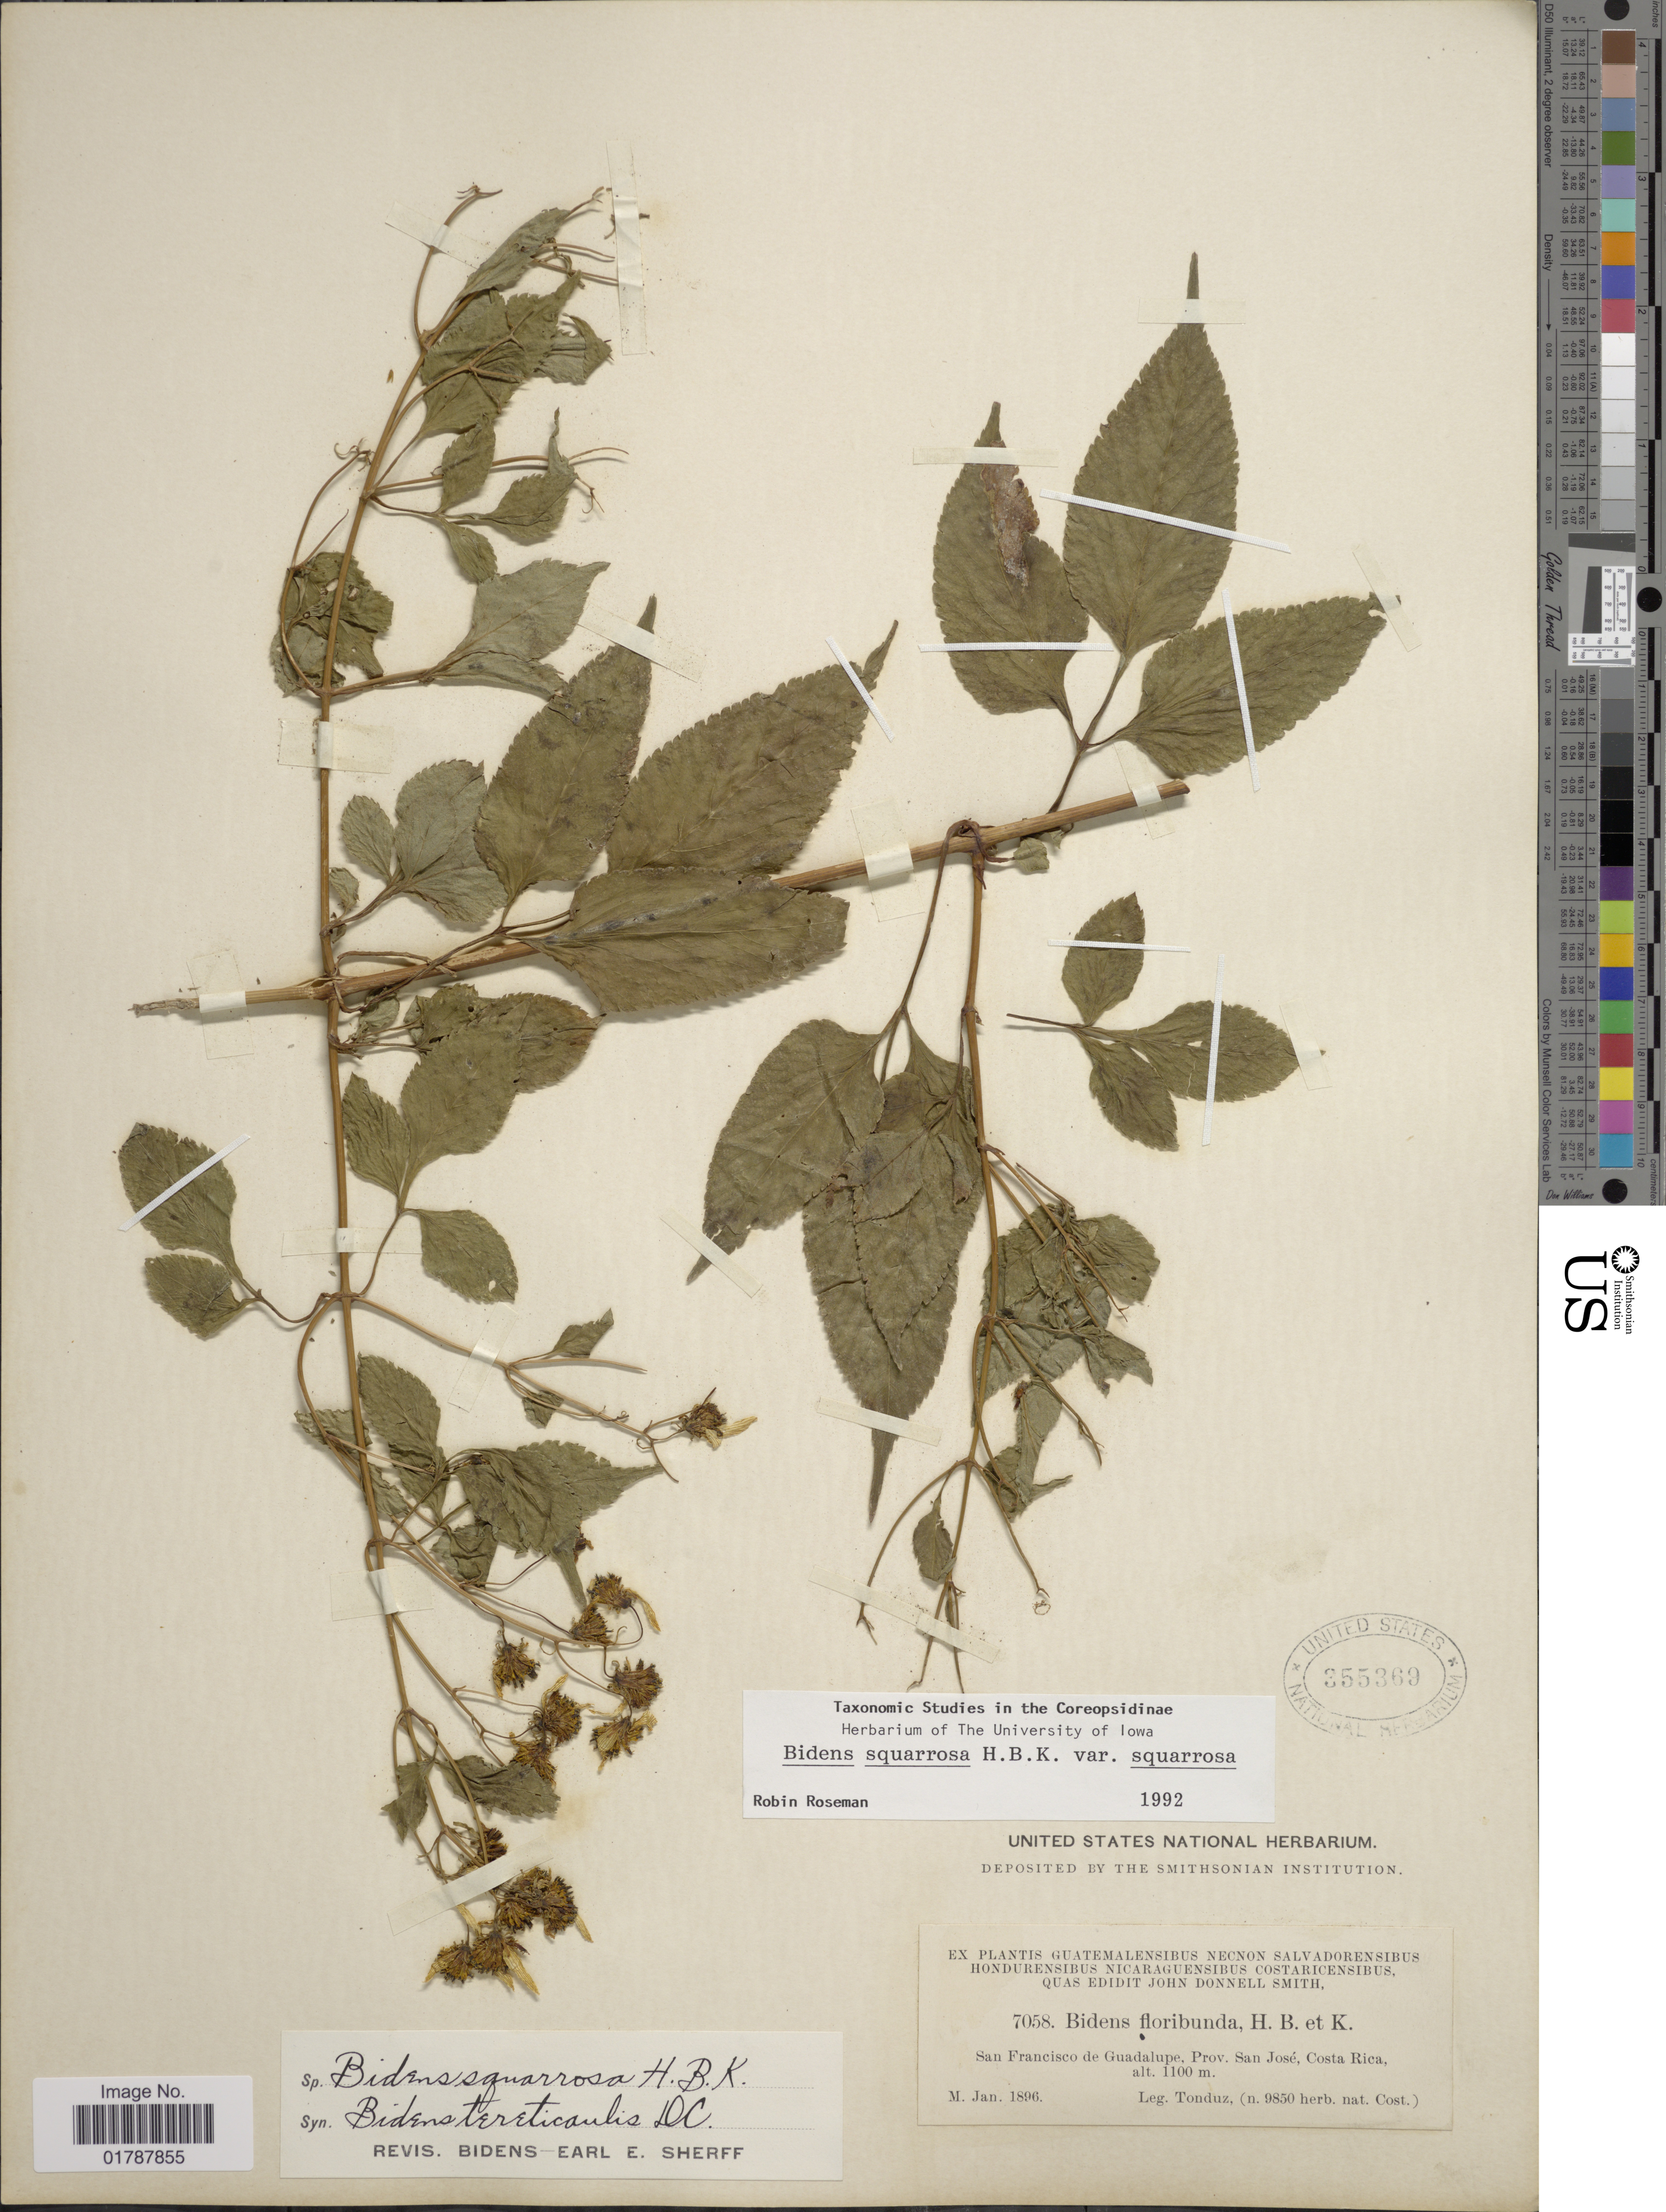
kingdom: Plantae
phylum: Tracheophyta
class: Magnoliopsida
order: Asterales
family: Asteraceae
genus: Bidens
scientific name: Bidens squarrosa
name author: Kunth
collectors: A. Tonduz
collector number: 7058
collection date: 1896-01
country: Costa Rica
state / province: San José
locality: San Francisco de Guadalupe, Prov. San Jose, Costa Rica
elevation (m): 1100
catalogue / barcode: US 355369